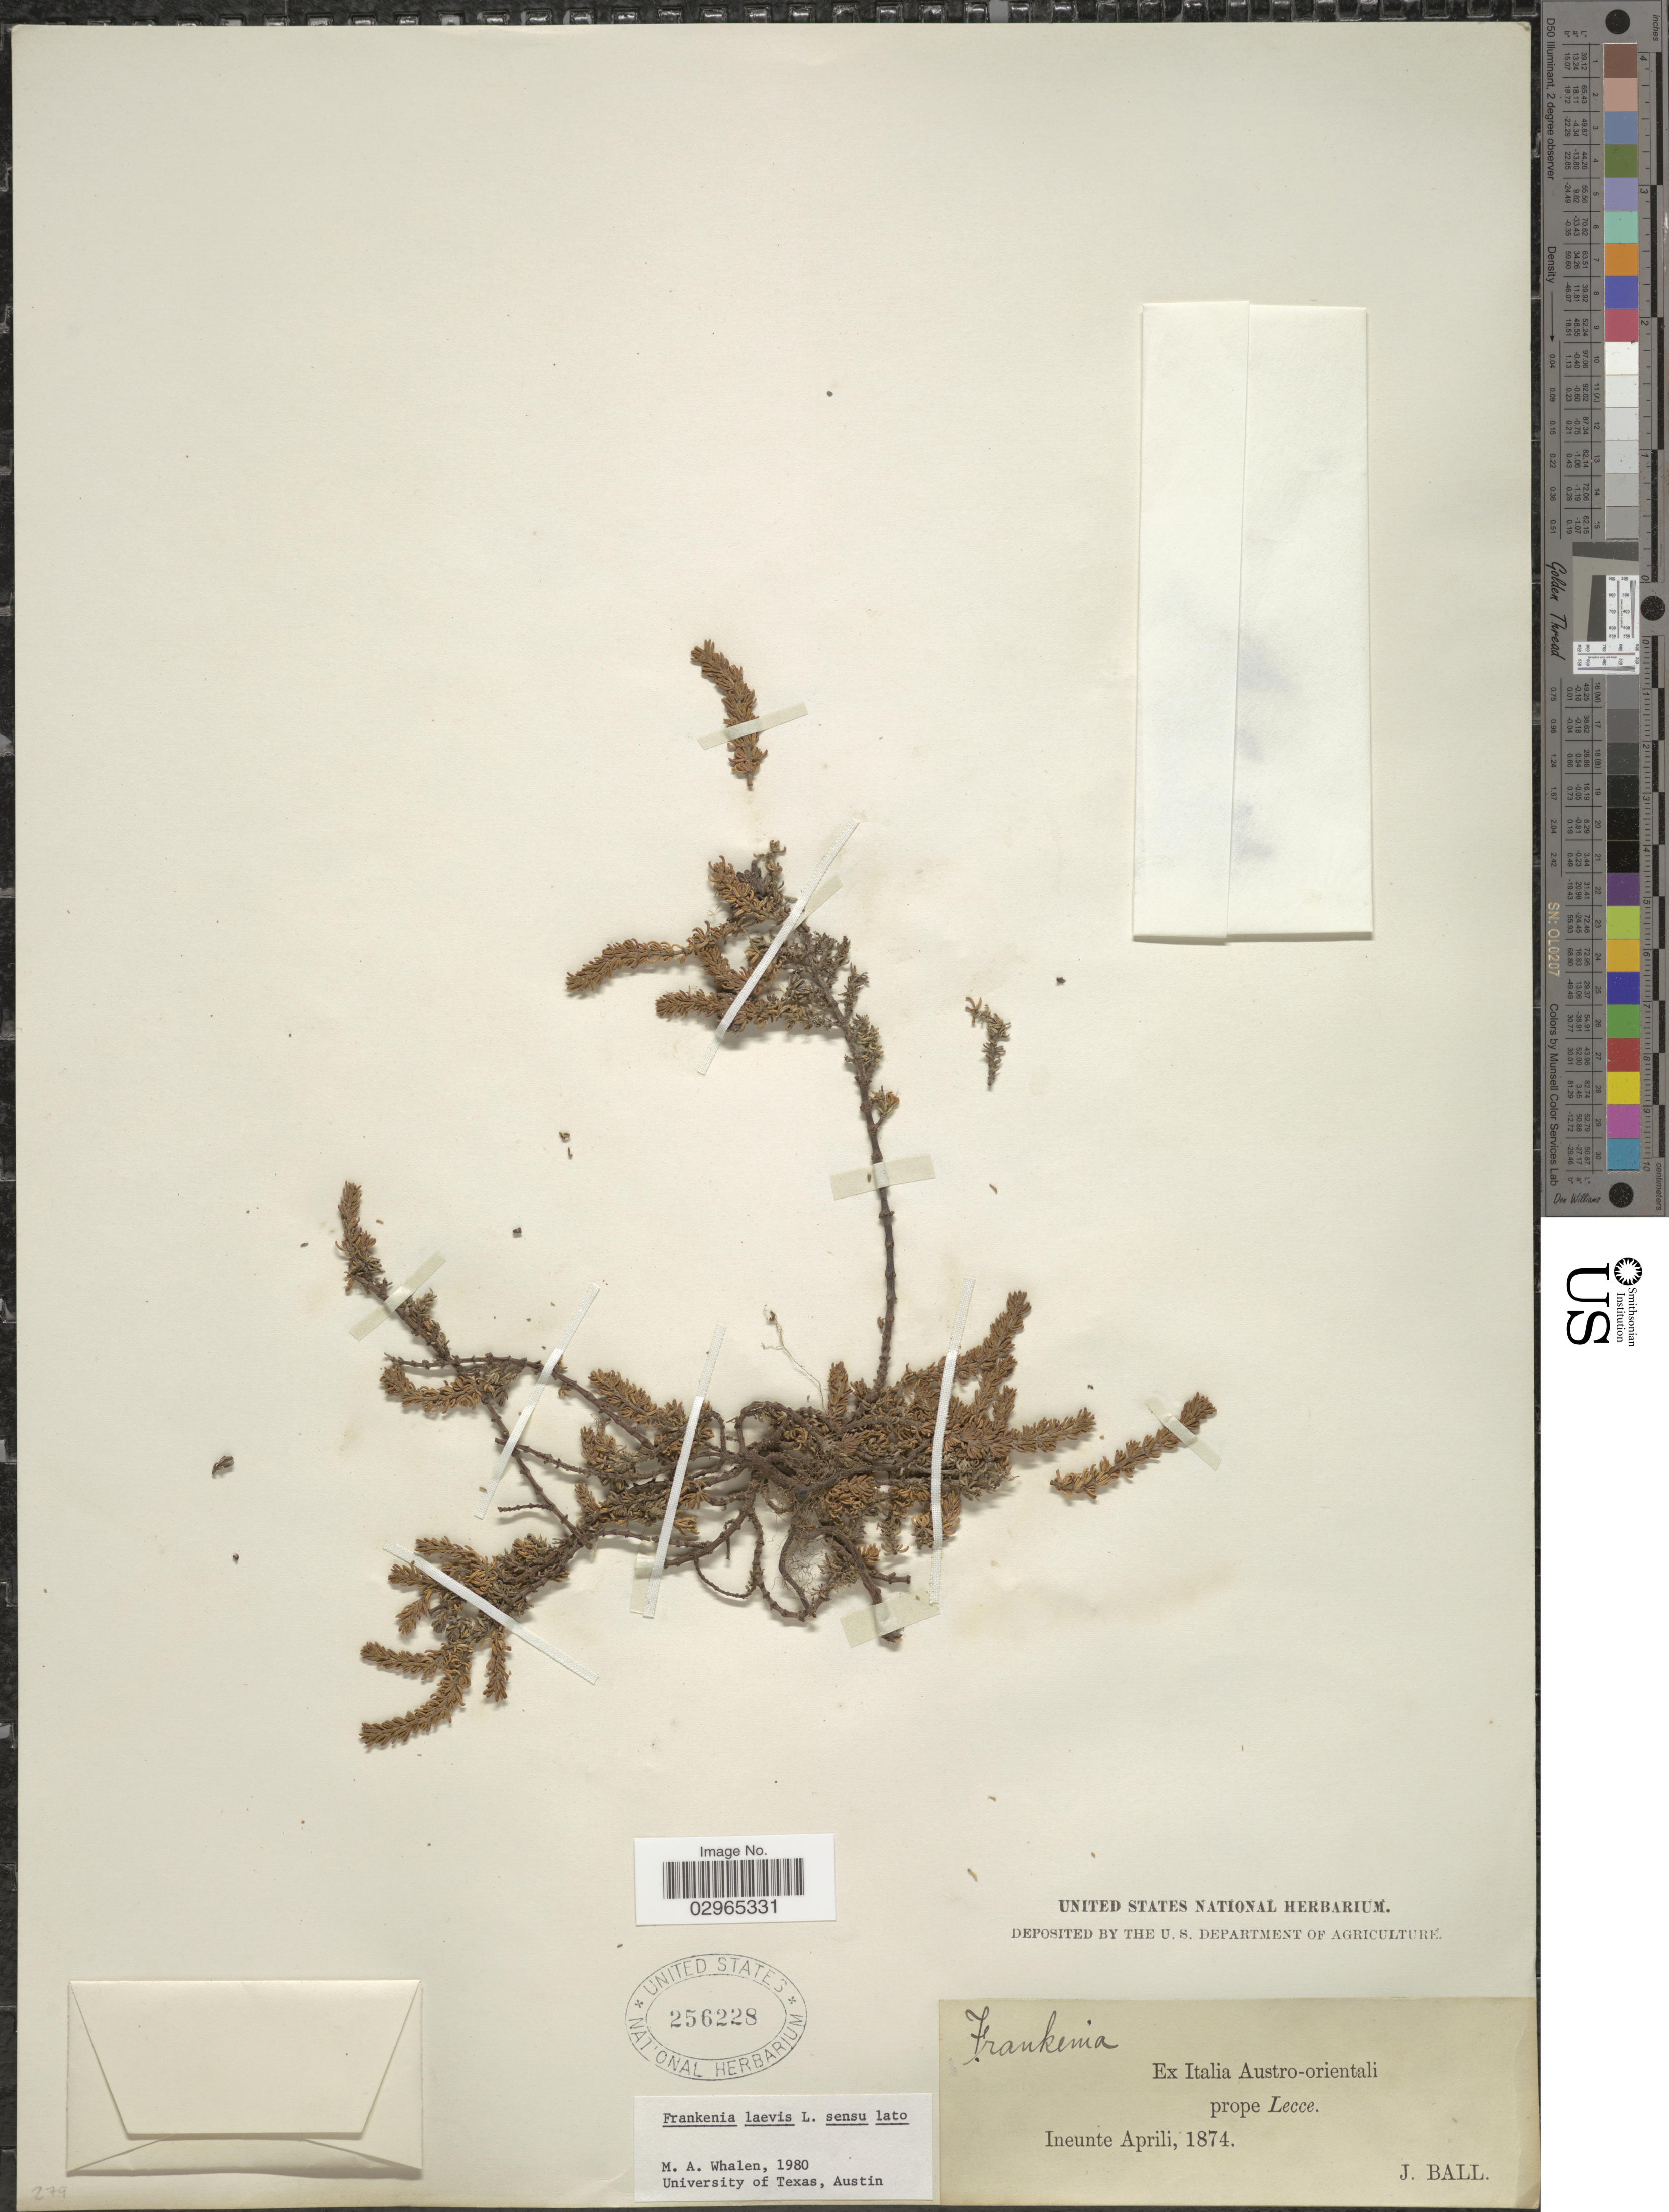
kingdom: Plantae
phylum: Tracheophyta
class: Magnoliopsida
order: Caryophyllales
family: Frankeniaceae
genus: Frankenia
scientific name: Frankenia laevis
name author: L.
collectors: J. Ball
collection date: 1874-04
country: Italy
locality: Italia Austro-orientali prope Lecce.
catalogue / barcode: US 256228